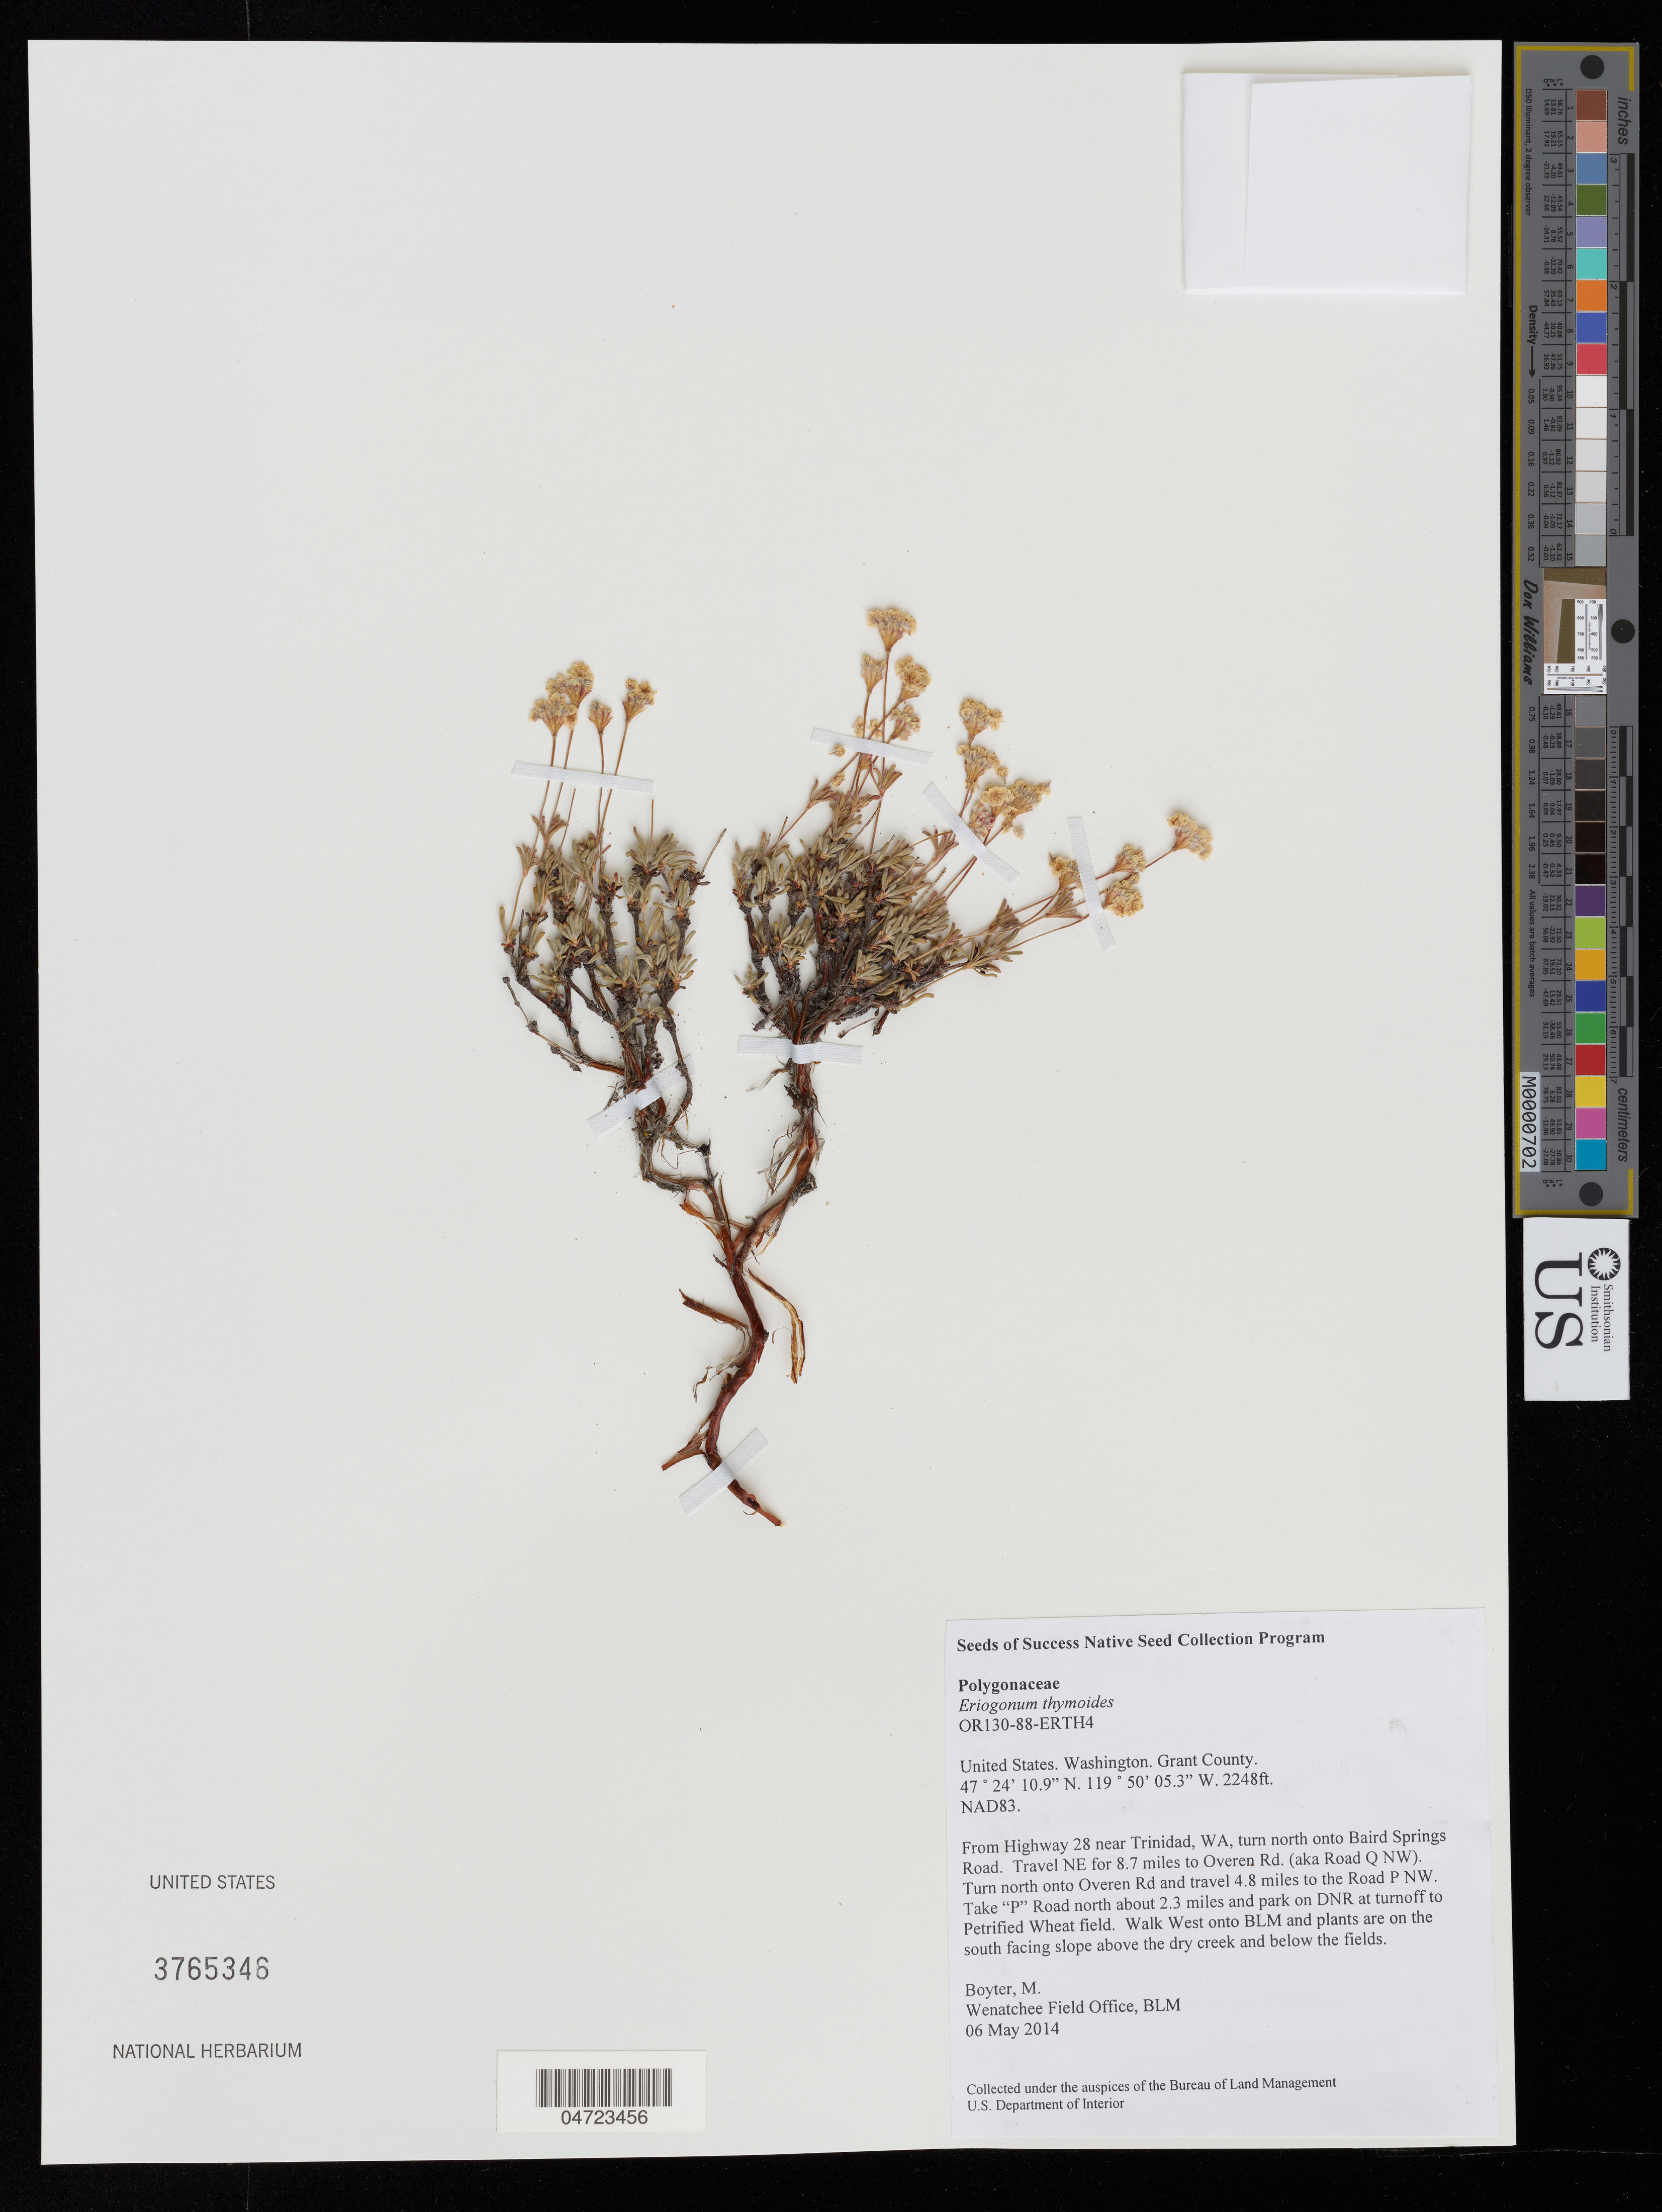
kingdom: Plantae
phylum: Tracheophyta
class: Magnoliopsida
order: Caryophyllales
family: Polygonaceae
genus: Eriogonum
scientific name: Eriogonum thymoides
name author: Benth. in DC.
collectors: M. Boyter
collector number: OR130-88-ERTH4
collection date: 2014-05-06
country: United States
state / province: Washington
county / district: Grant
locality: Grant County. From Highway 28 near Trinidad, WA, turn north onto Baird Springs Road. Travel NE for 8.7 miles to Overen Rd. (aka Road Q NW). Turn north onto Overen Rd and travel 4.8 miles to the Road P NW. Take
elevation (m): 685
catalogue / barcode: US 3765346